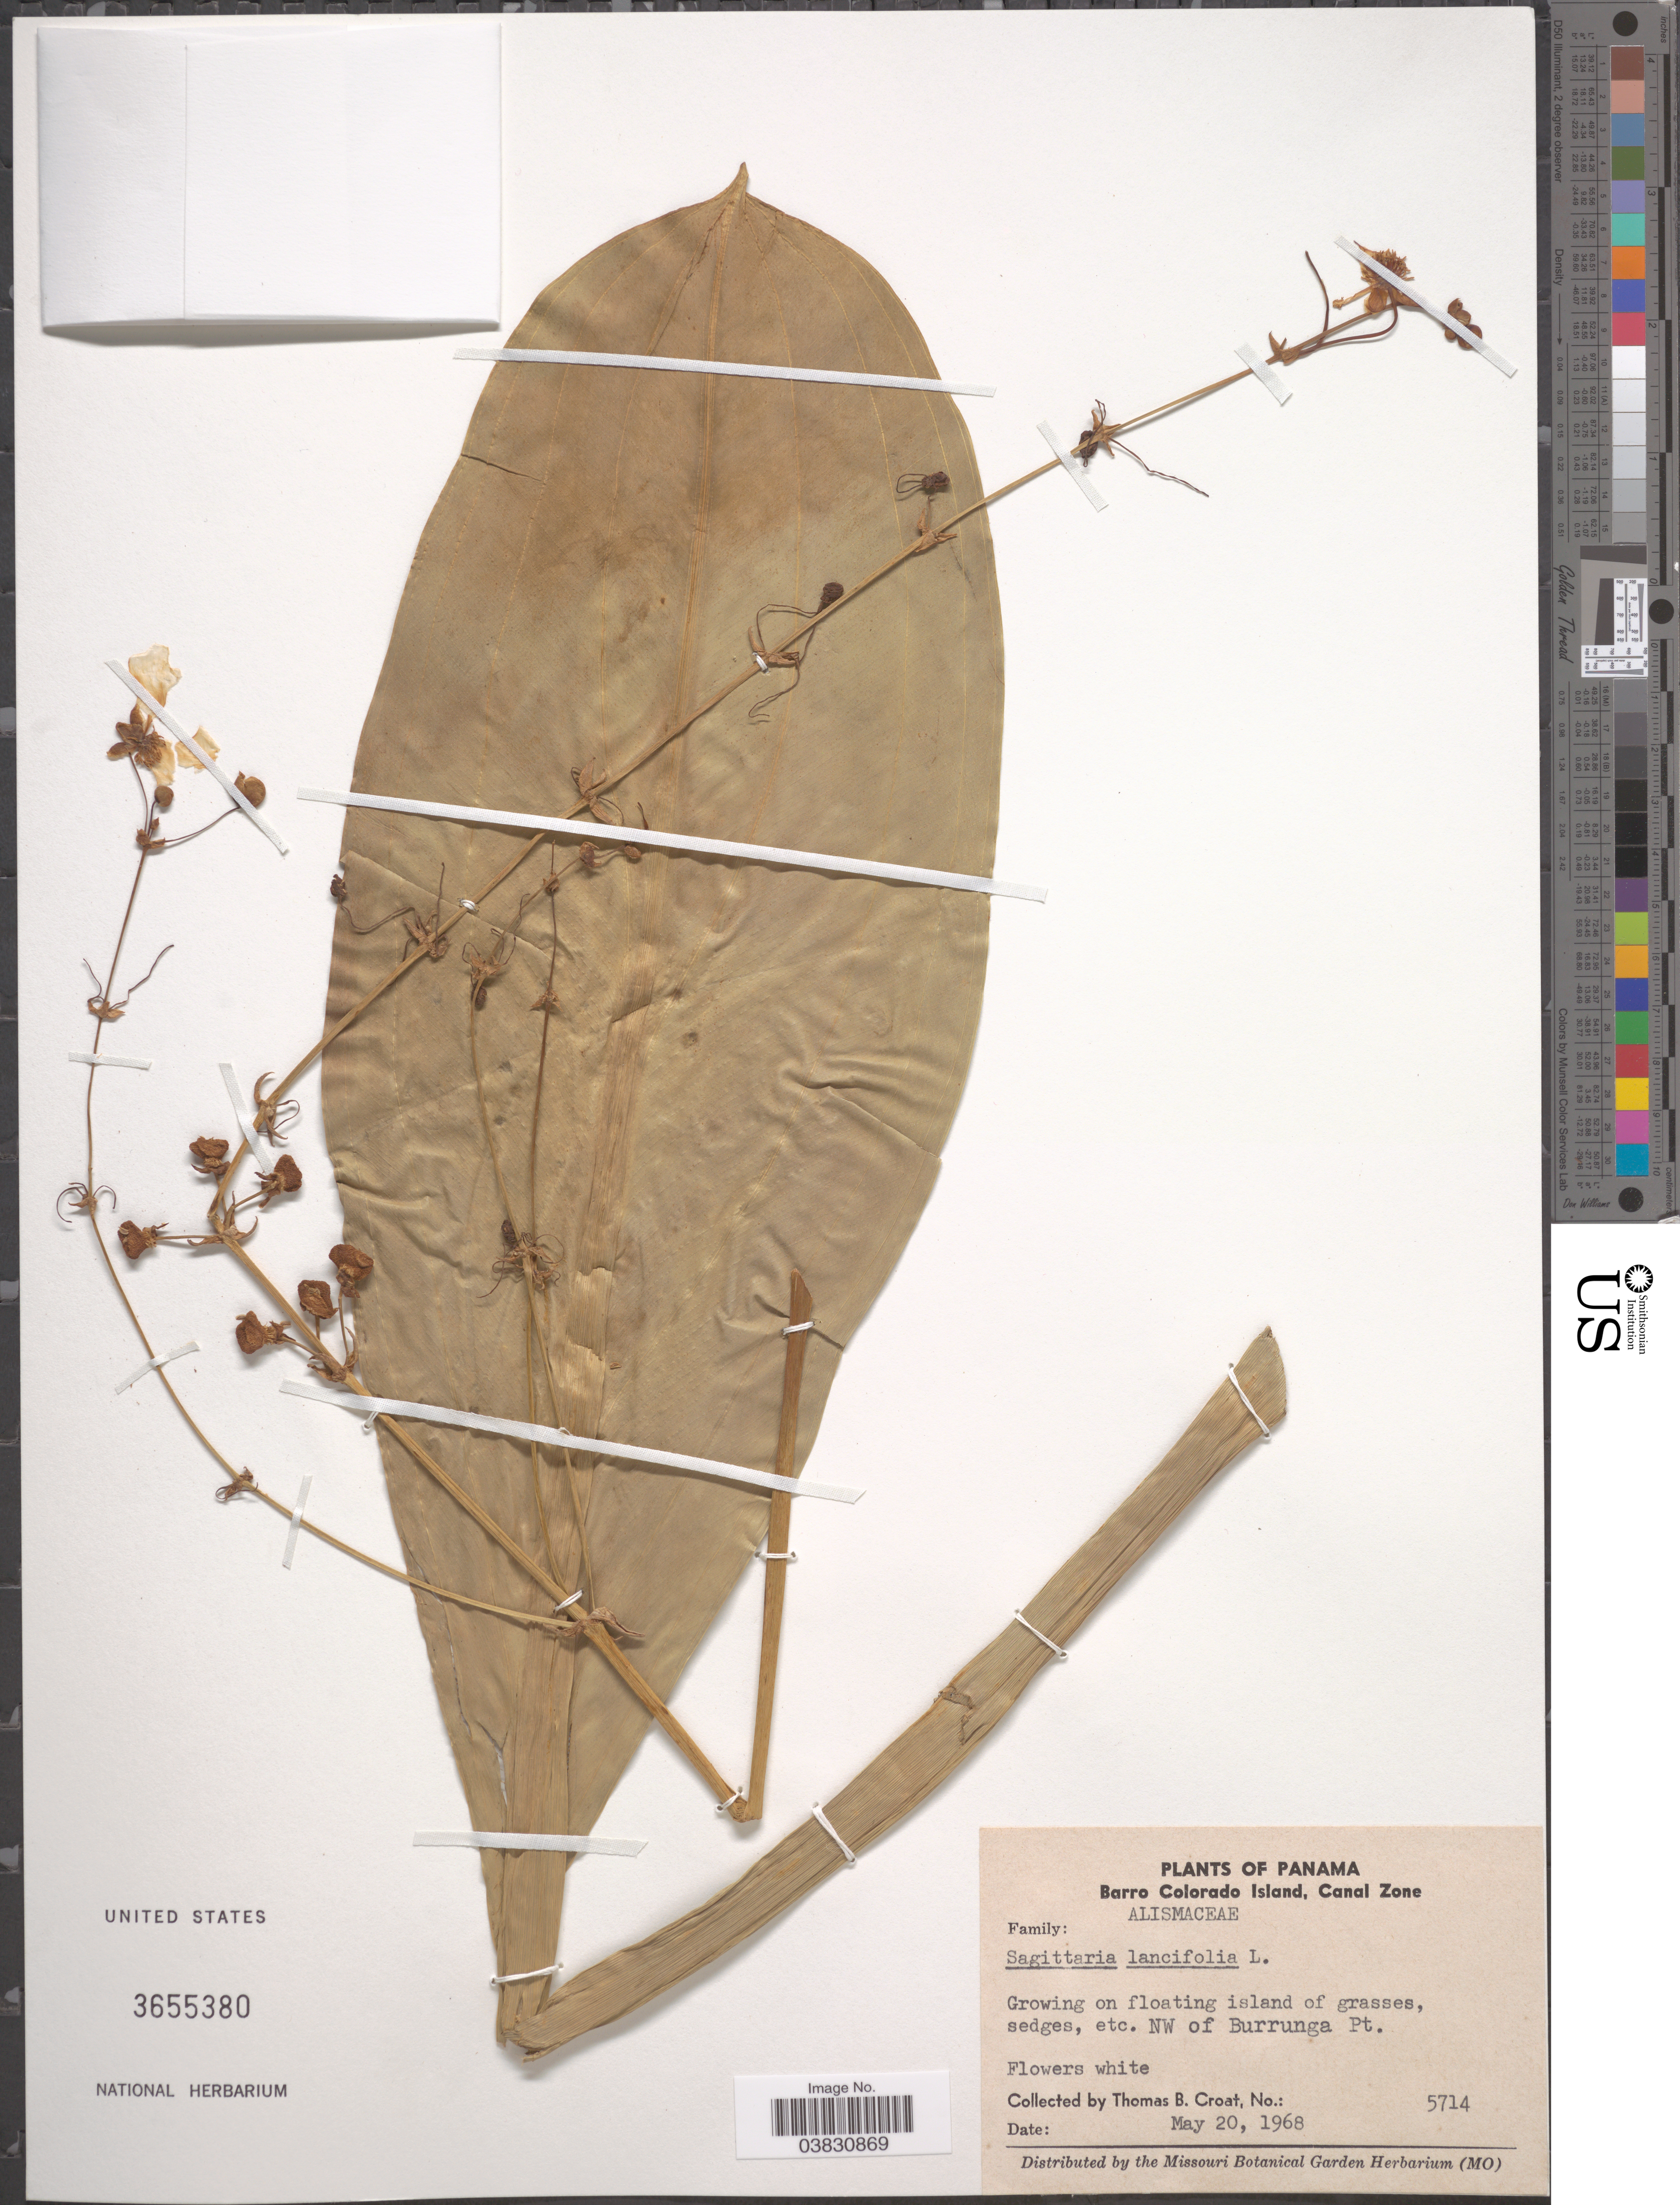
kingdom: Plantae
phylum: Tracheophyta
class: Liliopsida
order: Alismatales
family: Alismataceae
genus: Sagittaria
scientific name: Sagittaria lancifolia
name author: L.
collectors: T. B. Croat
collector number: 5714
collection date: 1968-05-20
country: Panama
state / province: Colón / Panamá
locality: Barro Colorado Island, Canal Zone. On floating island of grasses, sedged etc. NW of Burrunga Pt.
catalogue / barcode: US 3655380